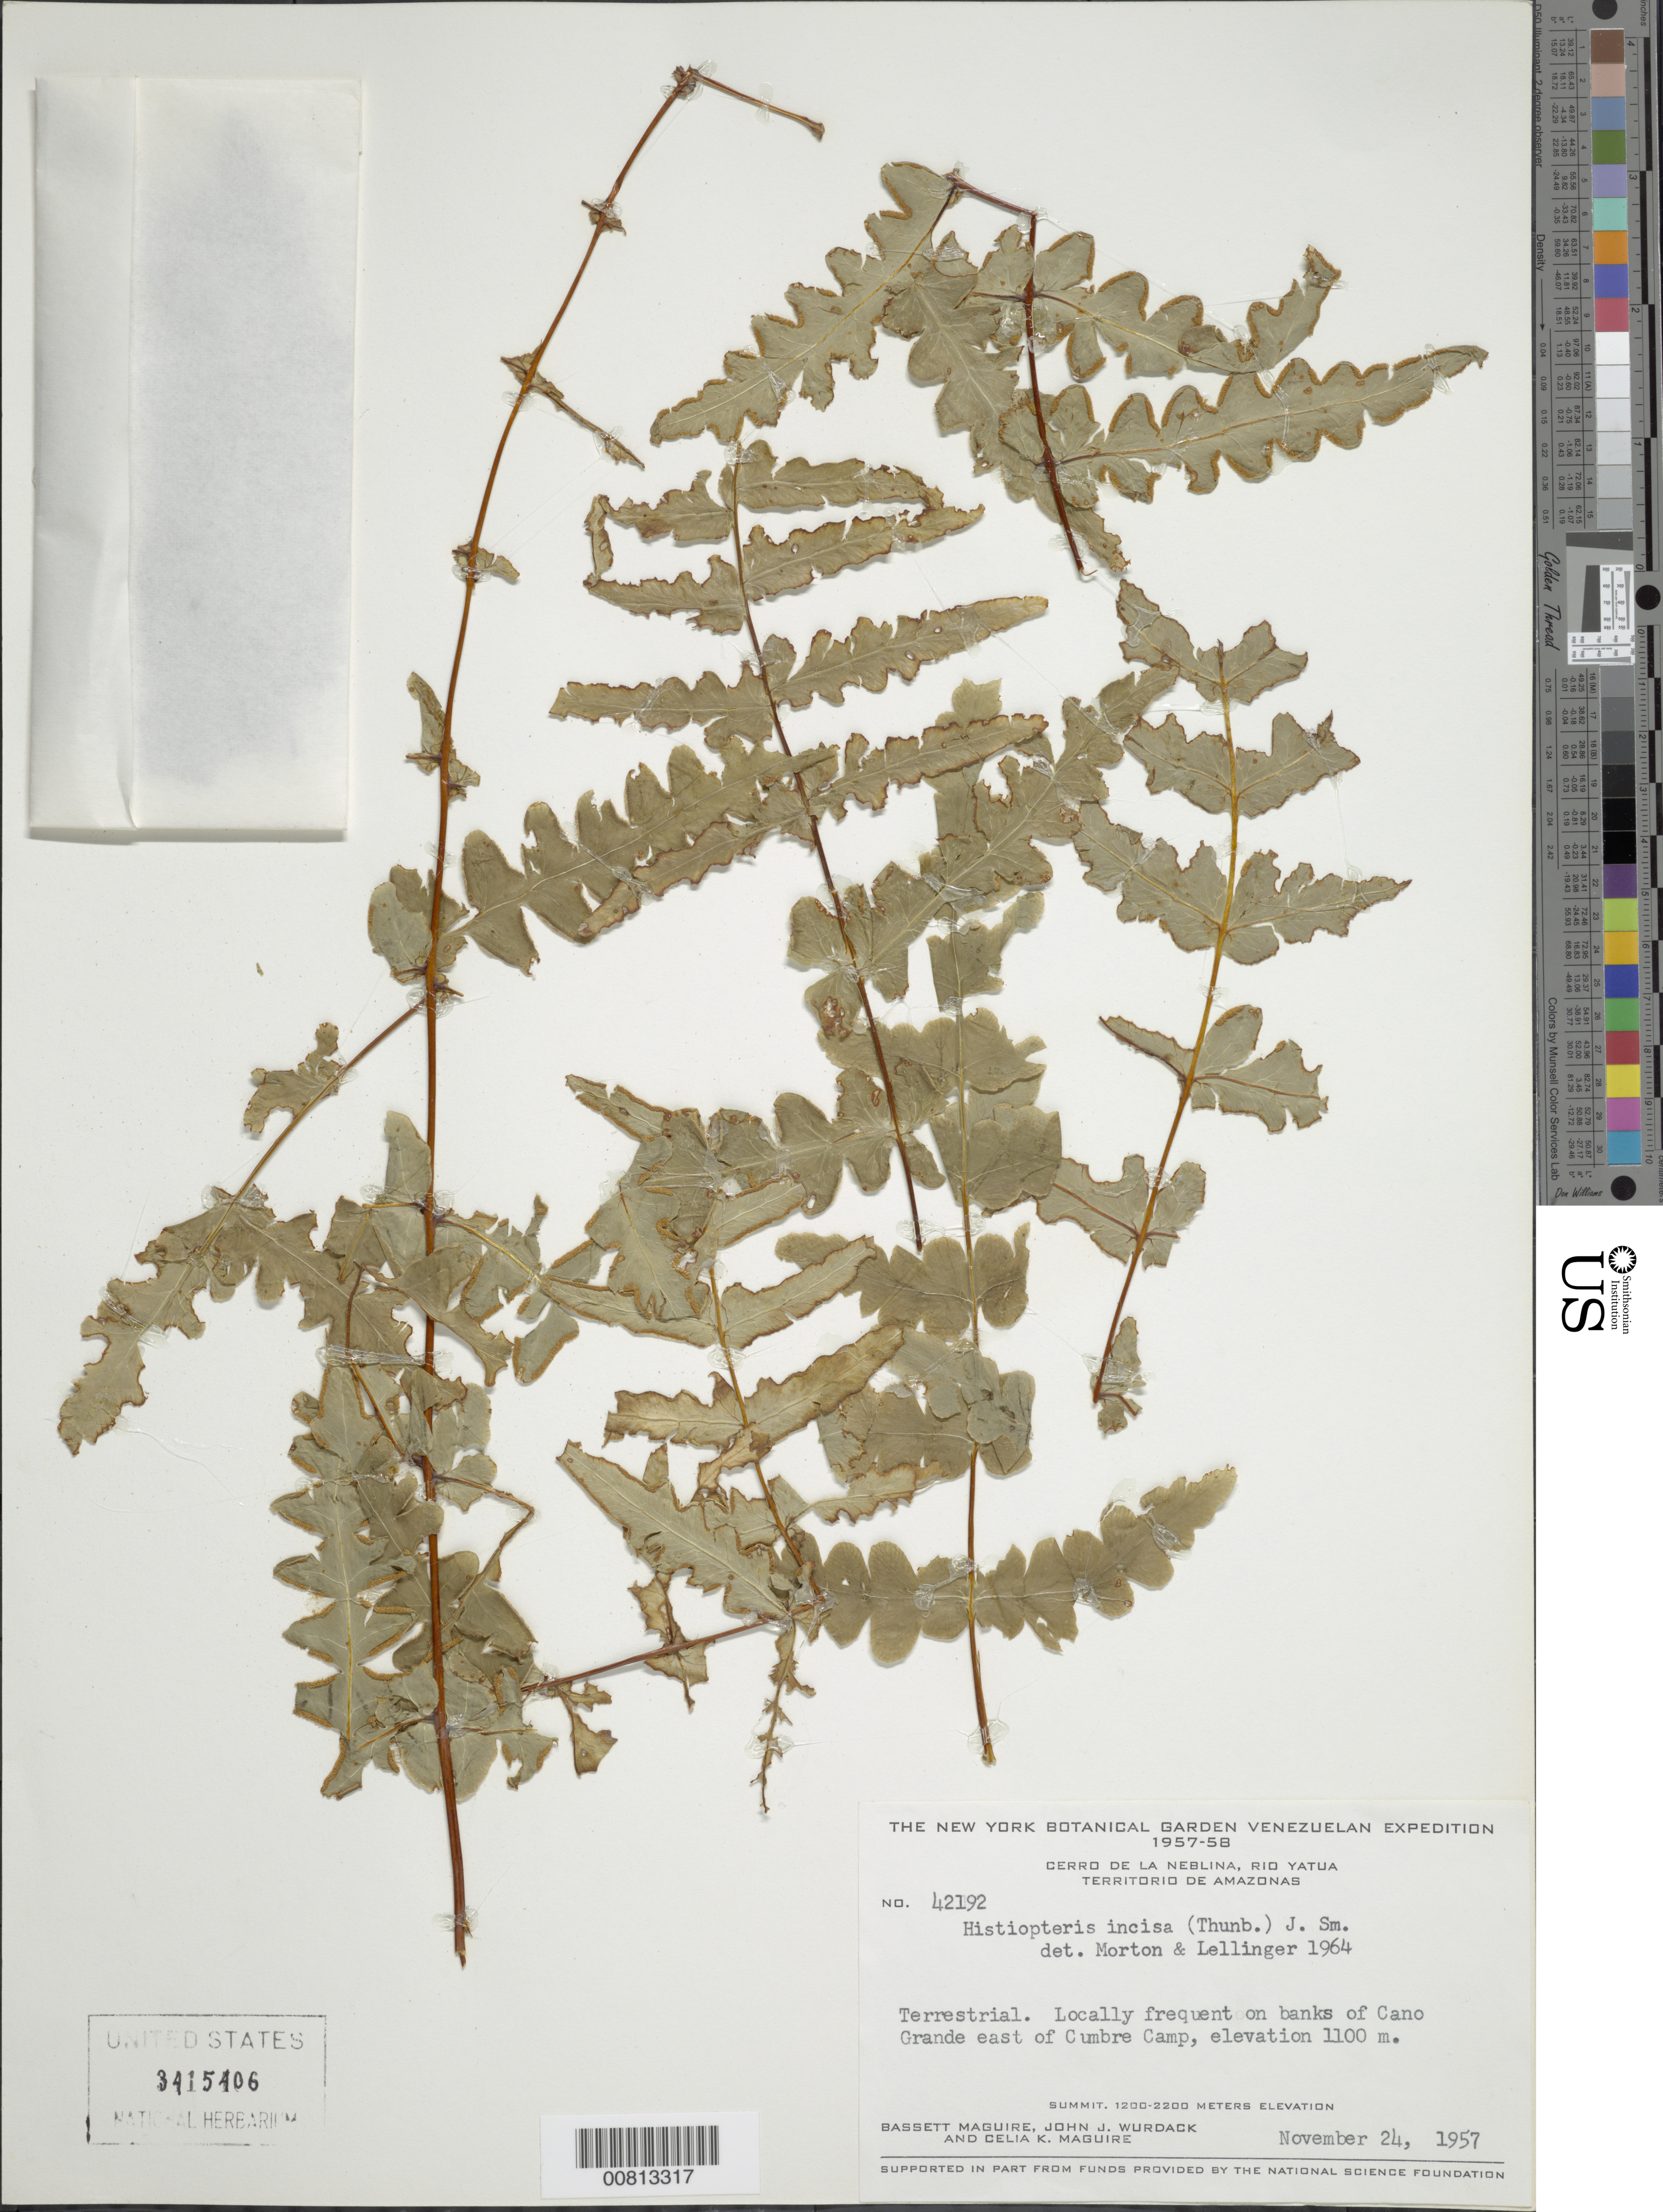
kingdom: Plantae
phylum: Tracheophyta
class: Polypodiopsida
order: Polypodiales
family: Dennstaedtiaceae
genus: Histiopteris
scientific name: Histiopteris incisa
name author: (Thunb.) J. Sm.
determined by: Morton, C. V.; Lellinger, D. B.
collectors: B. Maguire, J. J. Wurdack & C. K. Maguire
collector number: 42192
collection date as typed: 24-Nov-57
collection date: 1957-11-24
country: Venezuela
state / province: Amazonas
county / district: Río Negro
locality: Cerro de la Neblina, Río Yatua, along Cañon Grande, E of Cumbre Camp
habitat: Banks of creek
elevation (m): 1100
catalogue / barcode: US 3415406